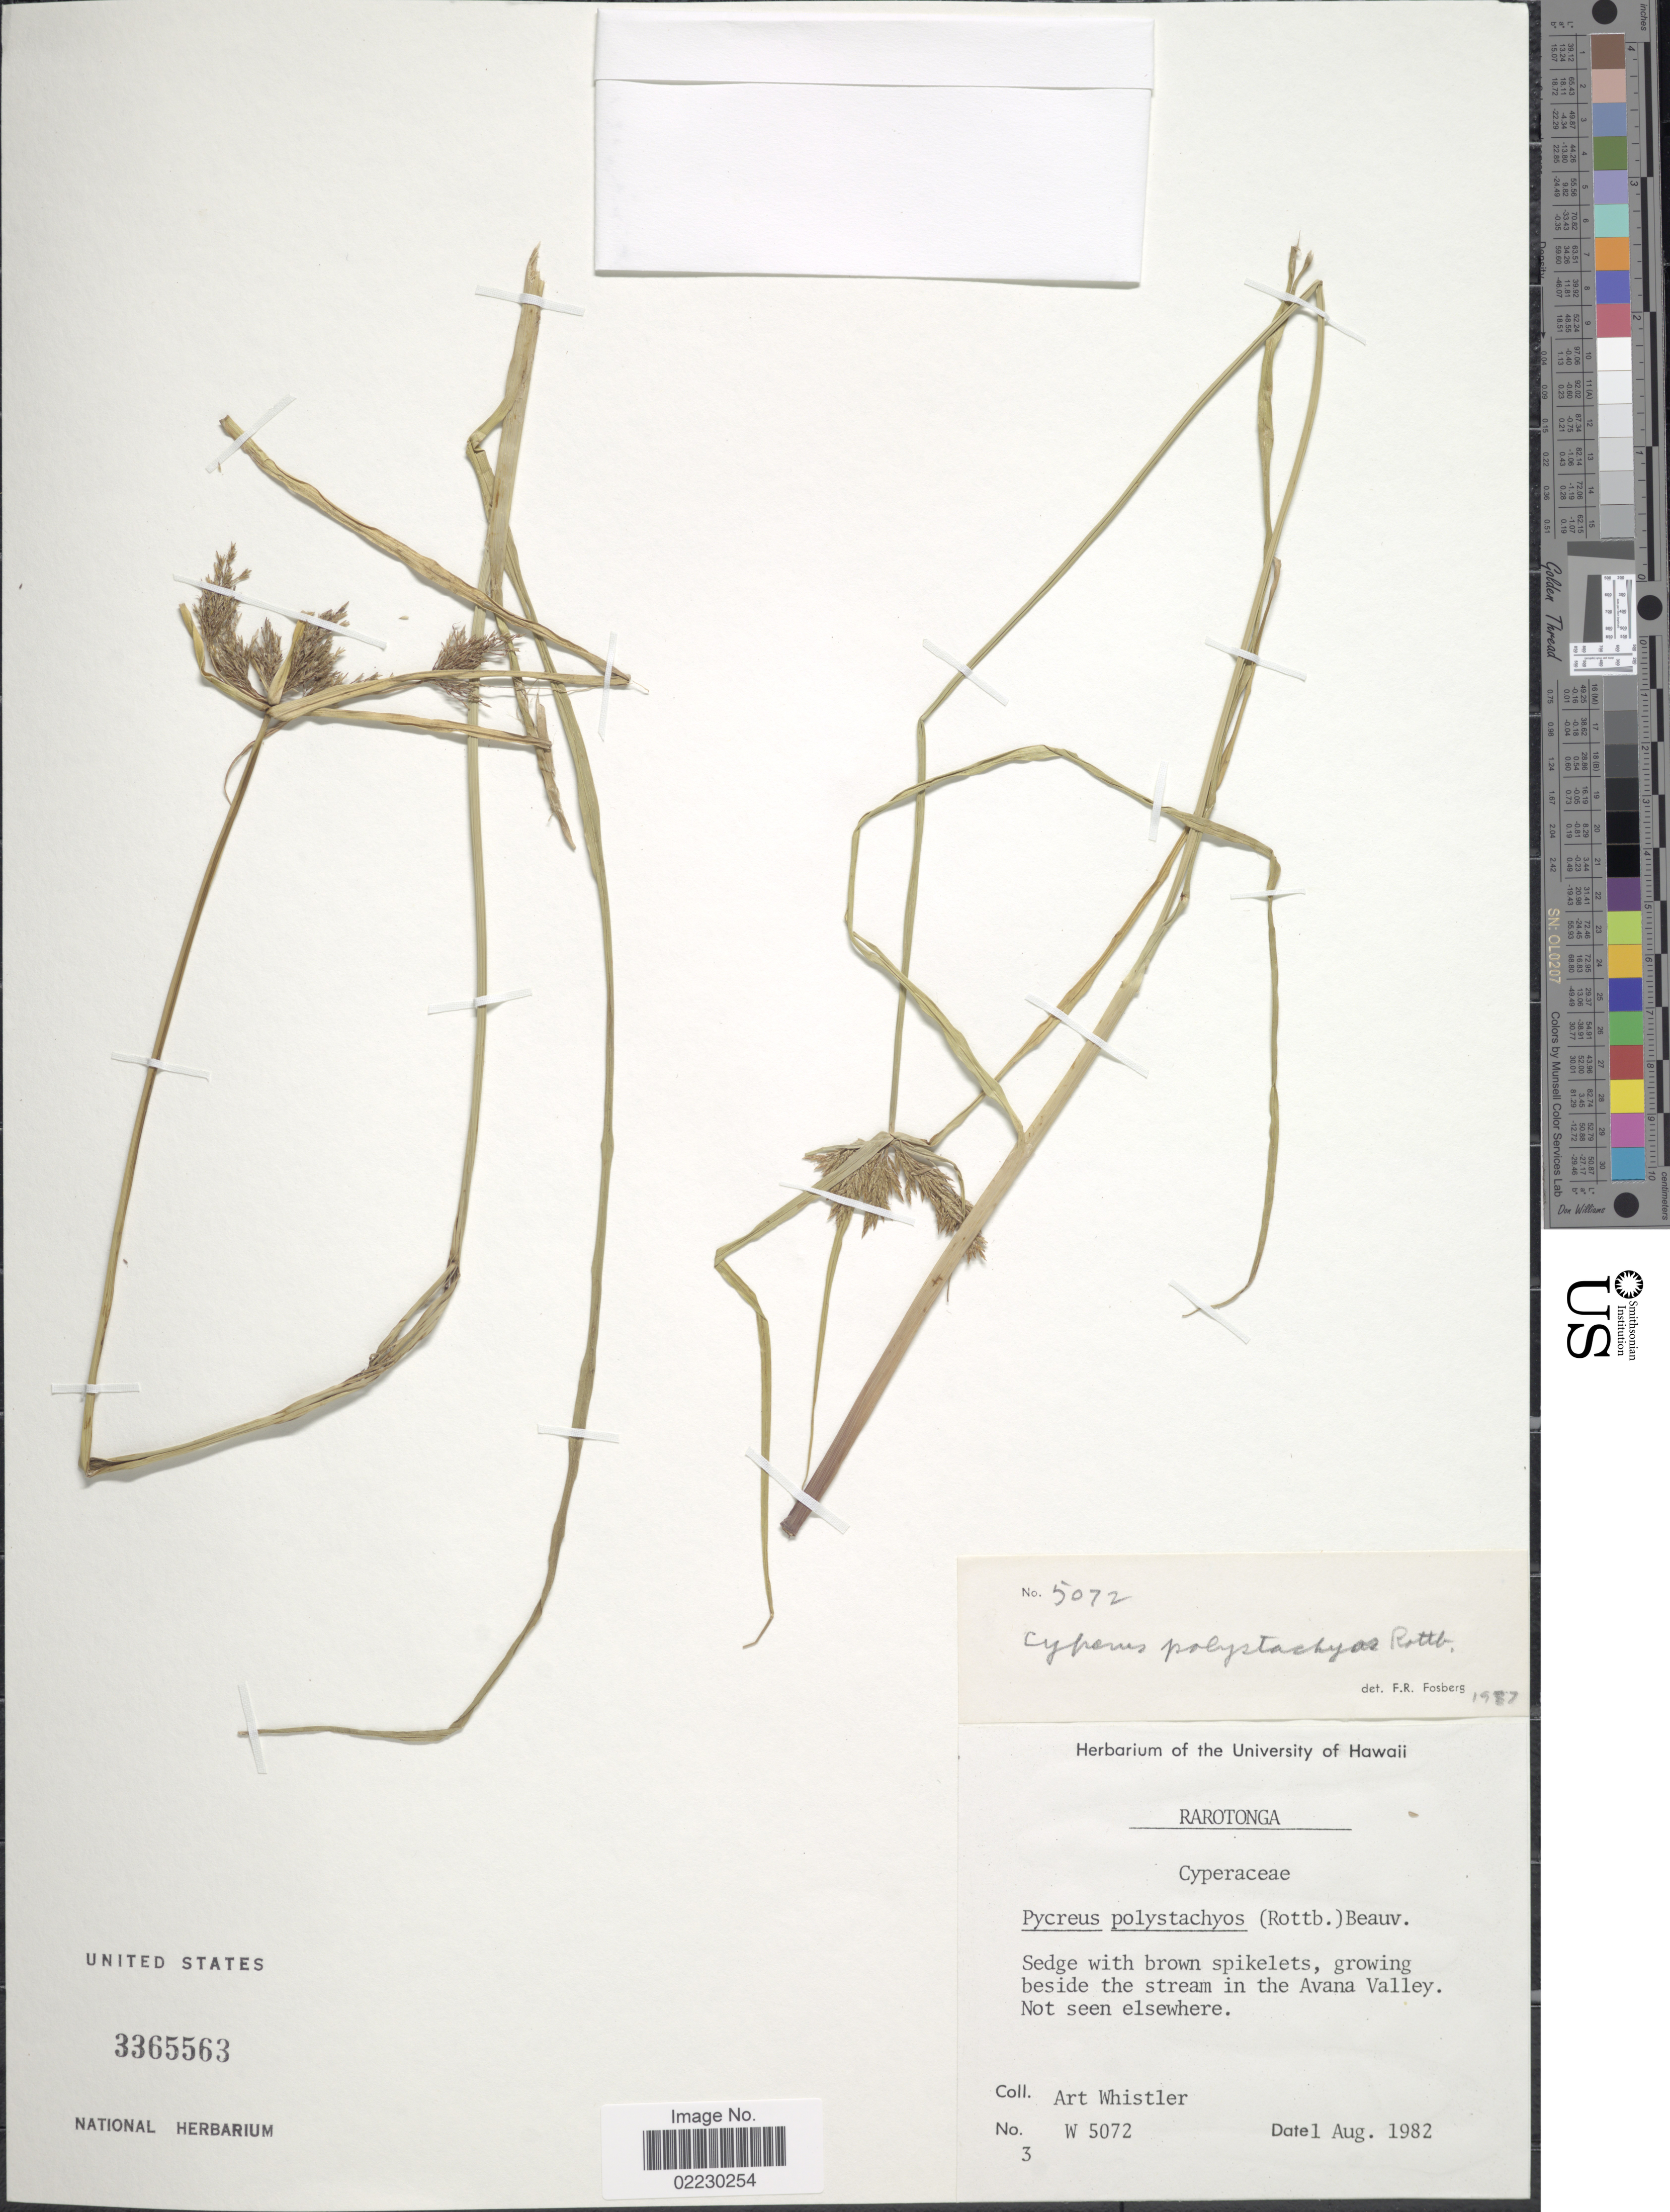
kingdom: Plantae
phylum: Tracheophyta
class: Liliopsida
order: Poales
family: Cyperaceae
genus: Cyperus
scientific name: Cyperus polystachyos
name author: Rottb.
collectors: A. Whistler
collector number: W 5072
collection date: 1982-08-01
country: Cook Islands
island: Rarotonga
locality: Rarotonga, beside the stream in the Avana Valley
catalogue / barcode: US 3365563